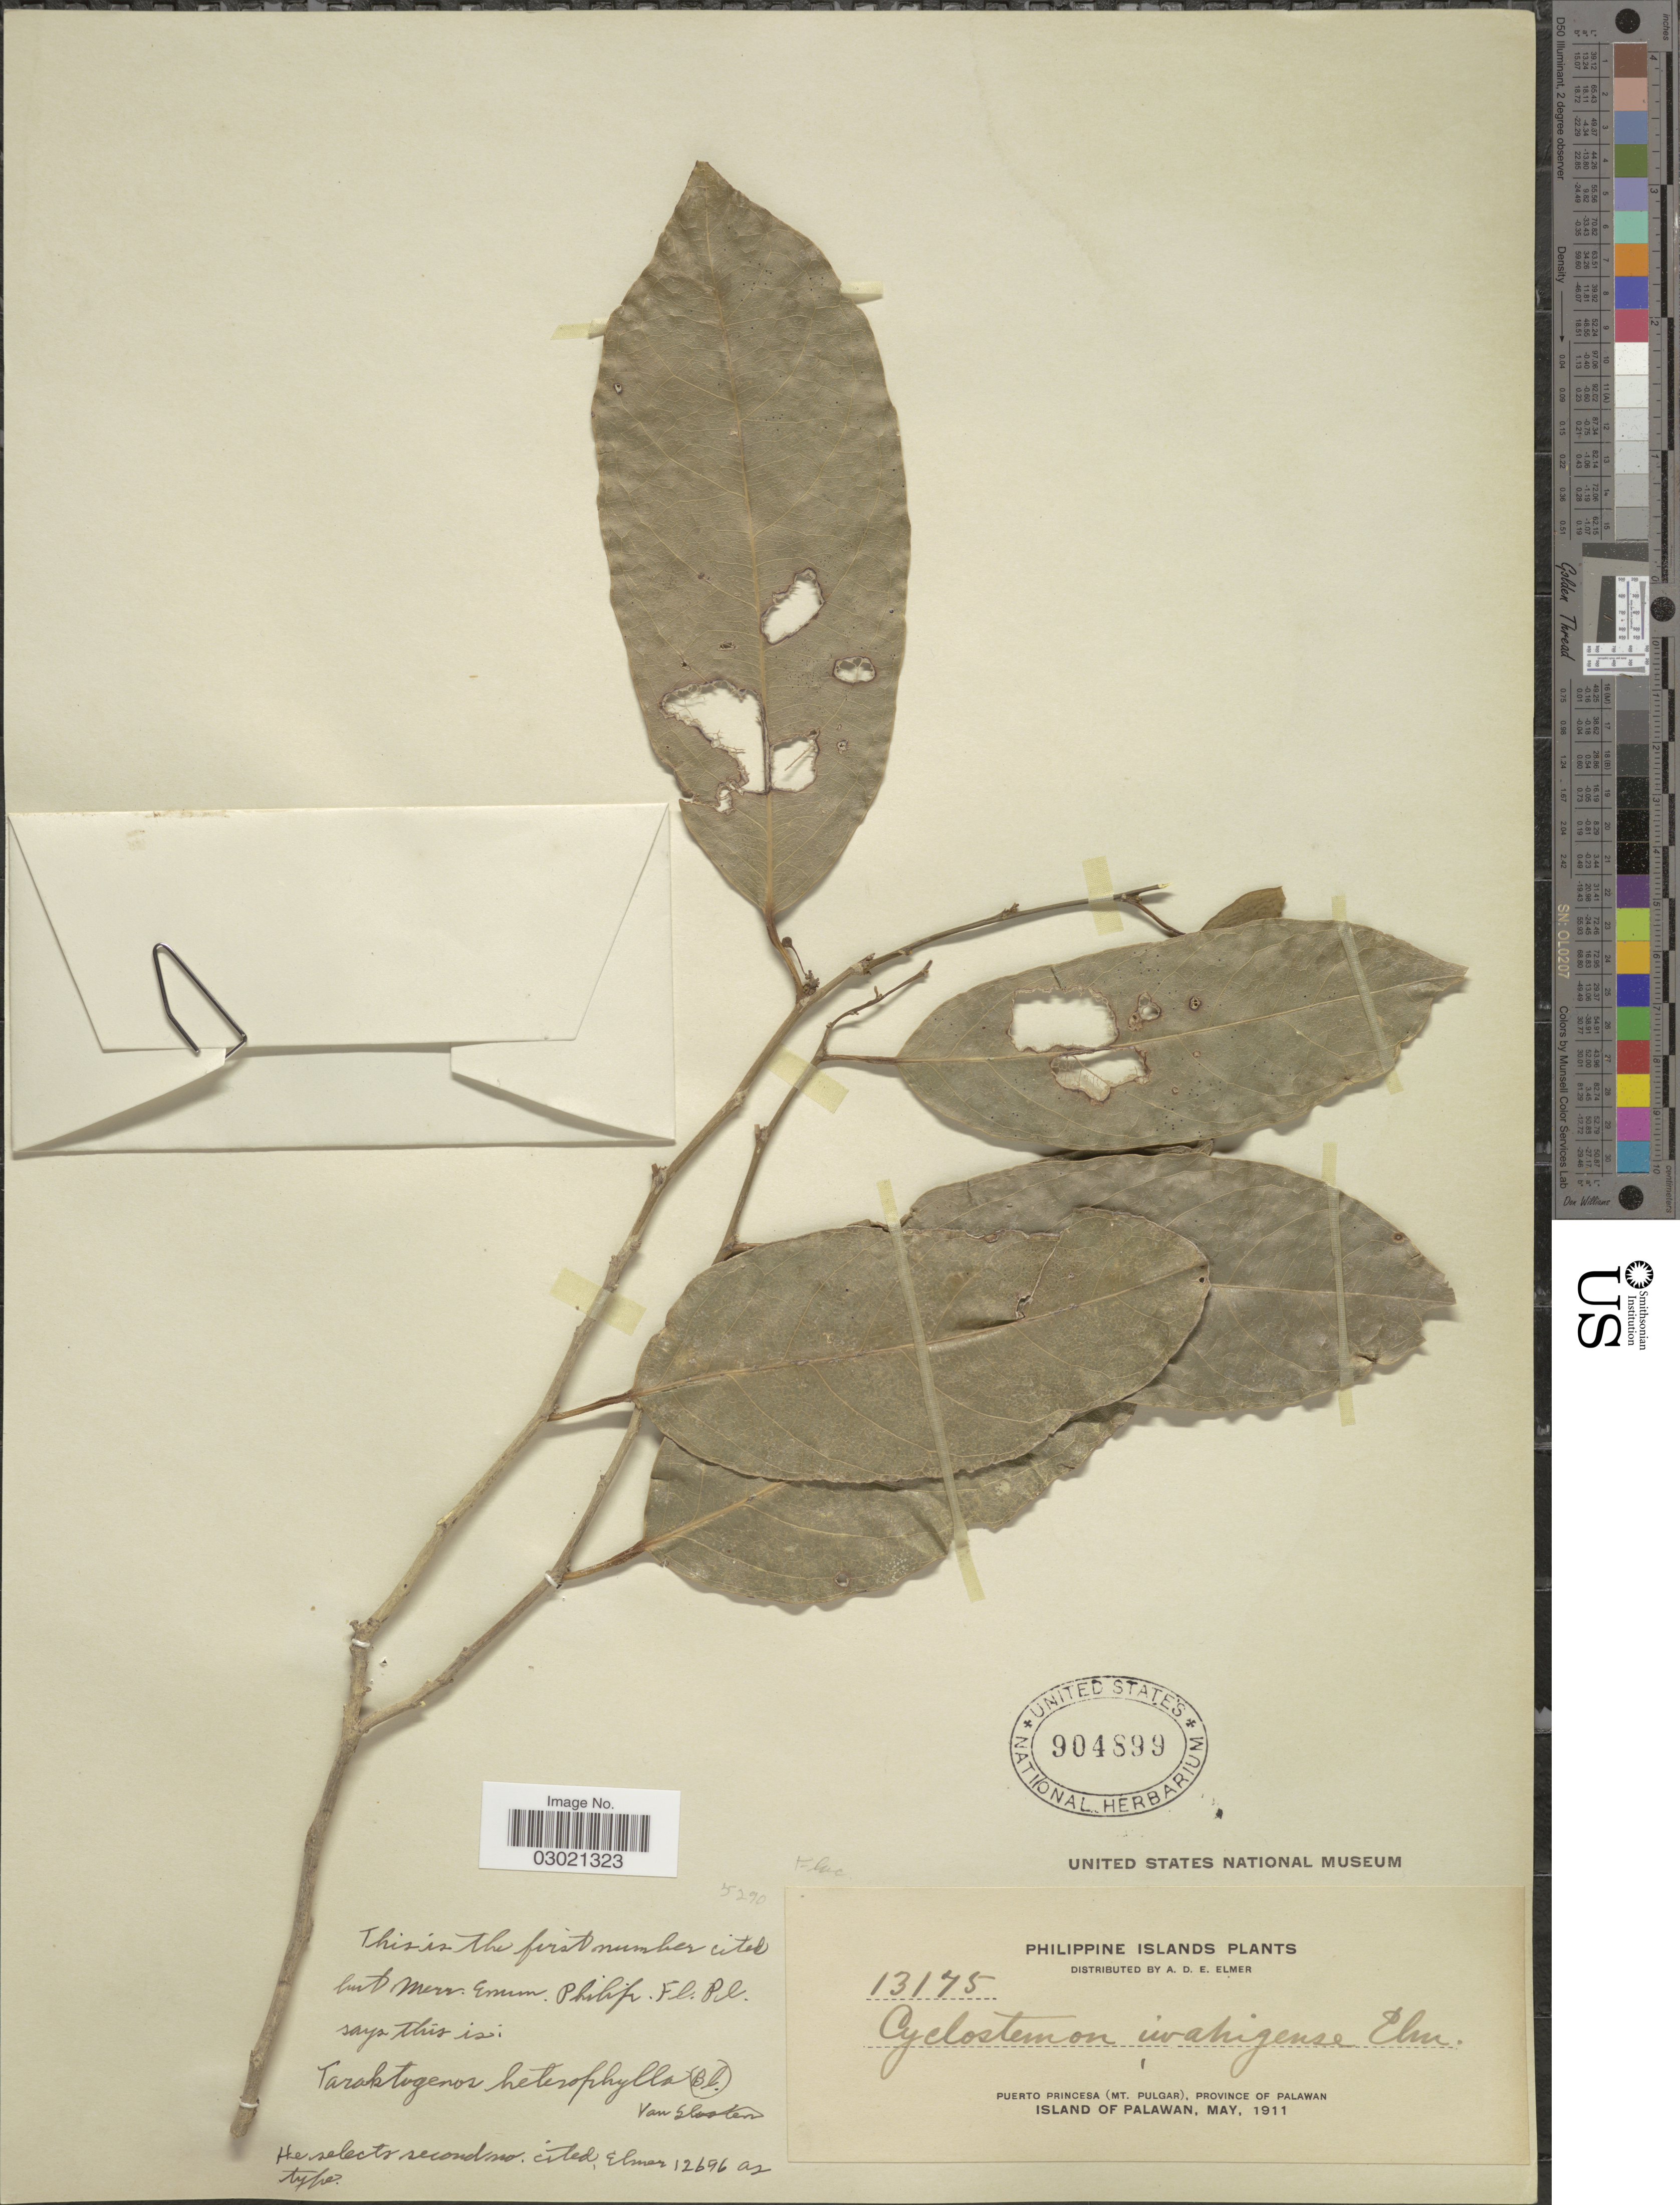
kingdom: Plantae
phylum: Tracheophyta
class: Magnoliopsida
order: Malpighiales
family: Achariaceae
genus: Hydnocarpus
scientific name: Hydnocarpus heterophyllus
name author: Blume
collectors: A. D. E. Elmer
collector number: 13175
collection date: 1911-05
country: Philippines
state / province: Mimaropa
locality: Puerto Princesa (Mt. Pulgar), Province of Palawan, Island of Palawan.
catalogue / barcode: US 904899